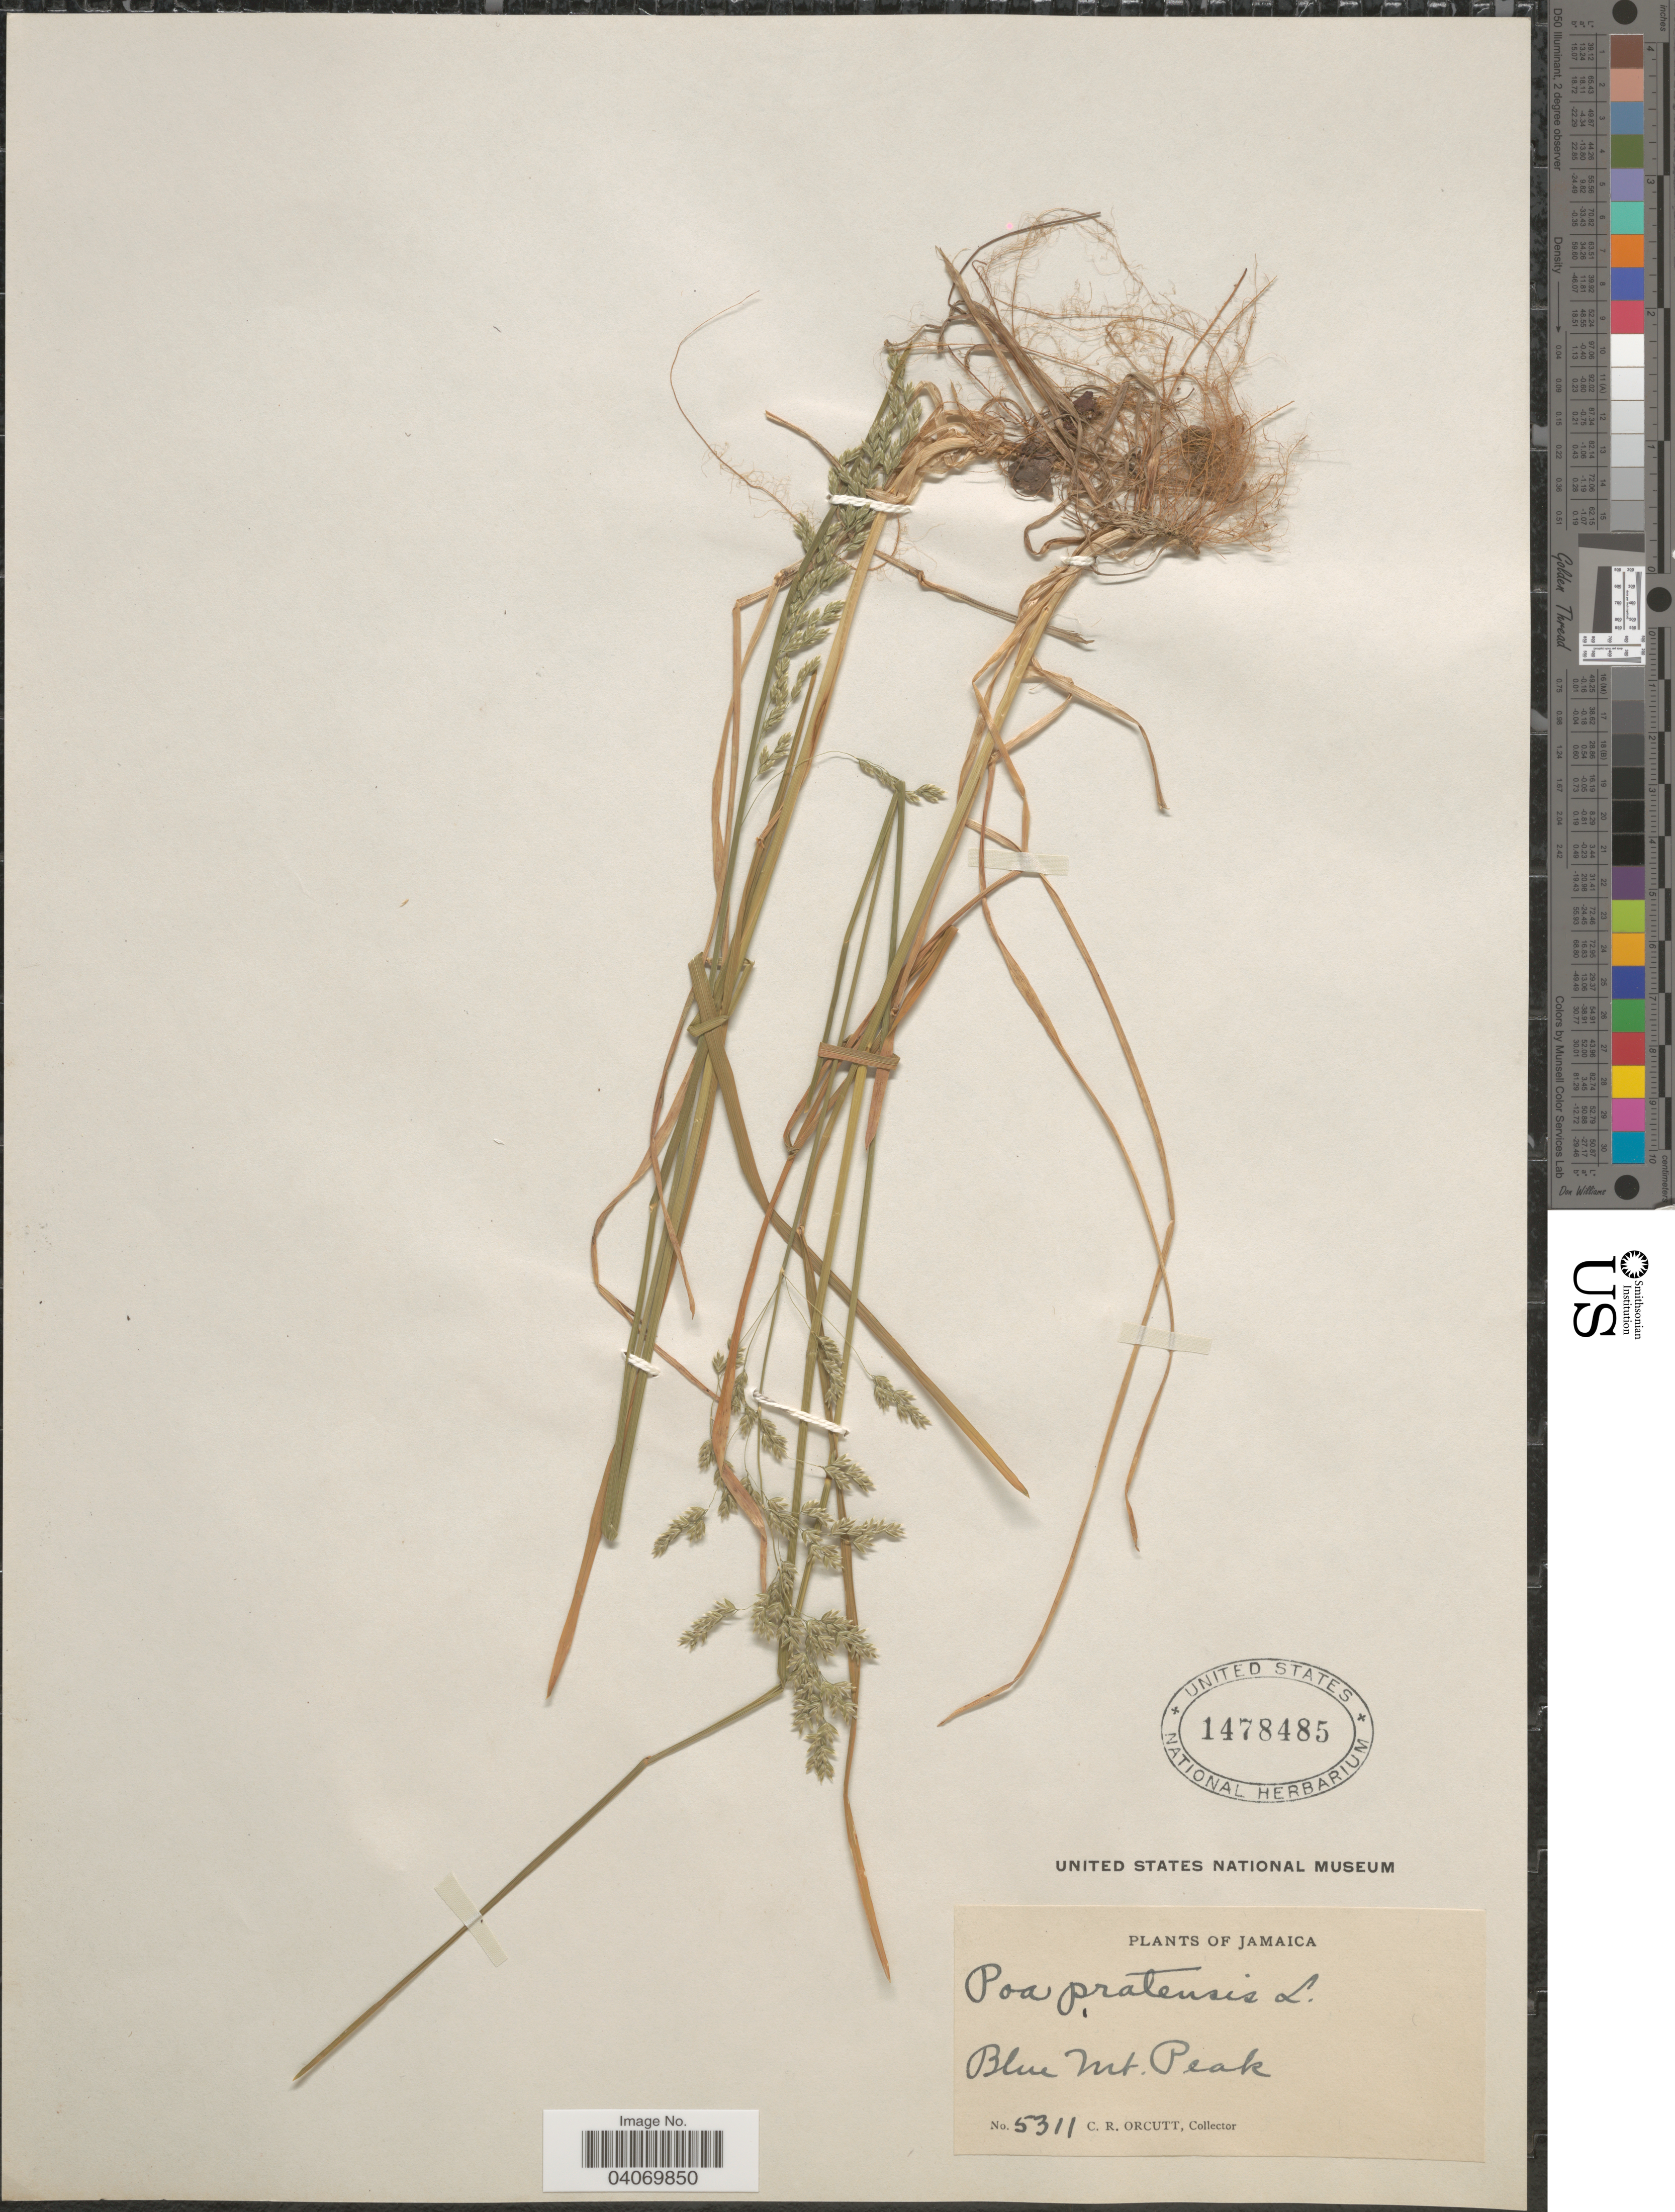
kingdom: Plantae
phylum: Tracheophyta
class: Liliopsida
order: Poales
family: Poaceae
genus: Poa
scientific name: Poa pratensis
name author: L.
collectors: C. R. Orcutt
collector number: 5311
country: Jamaica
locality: Blue Mt. Peak.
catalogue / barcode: US 1478485